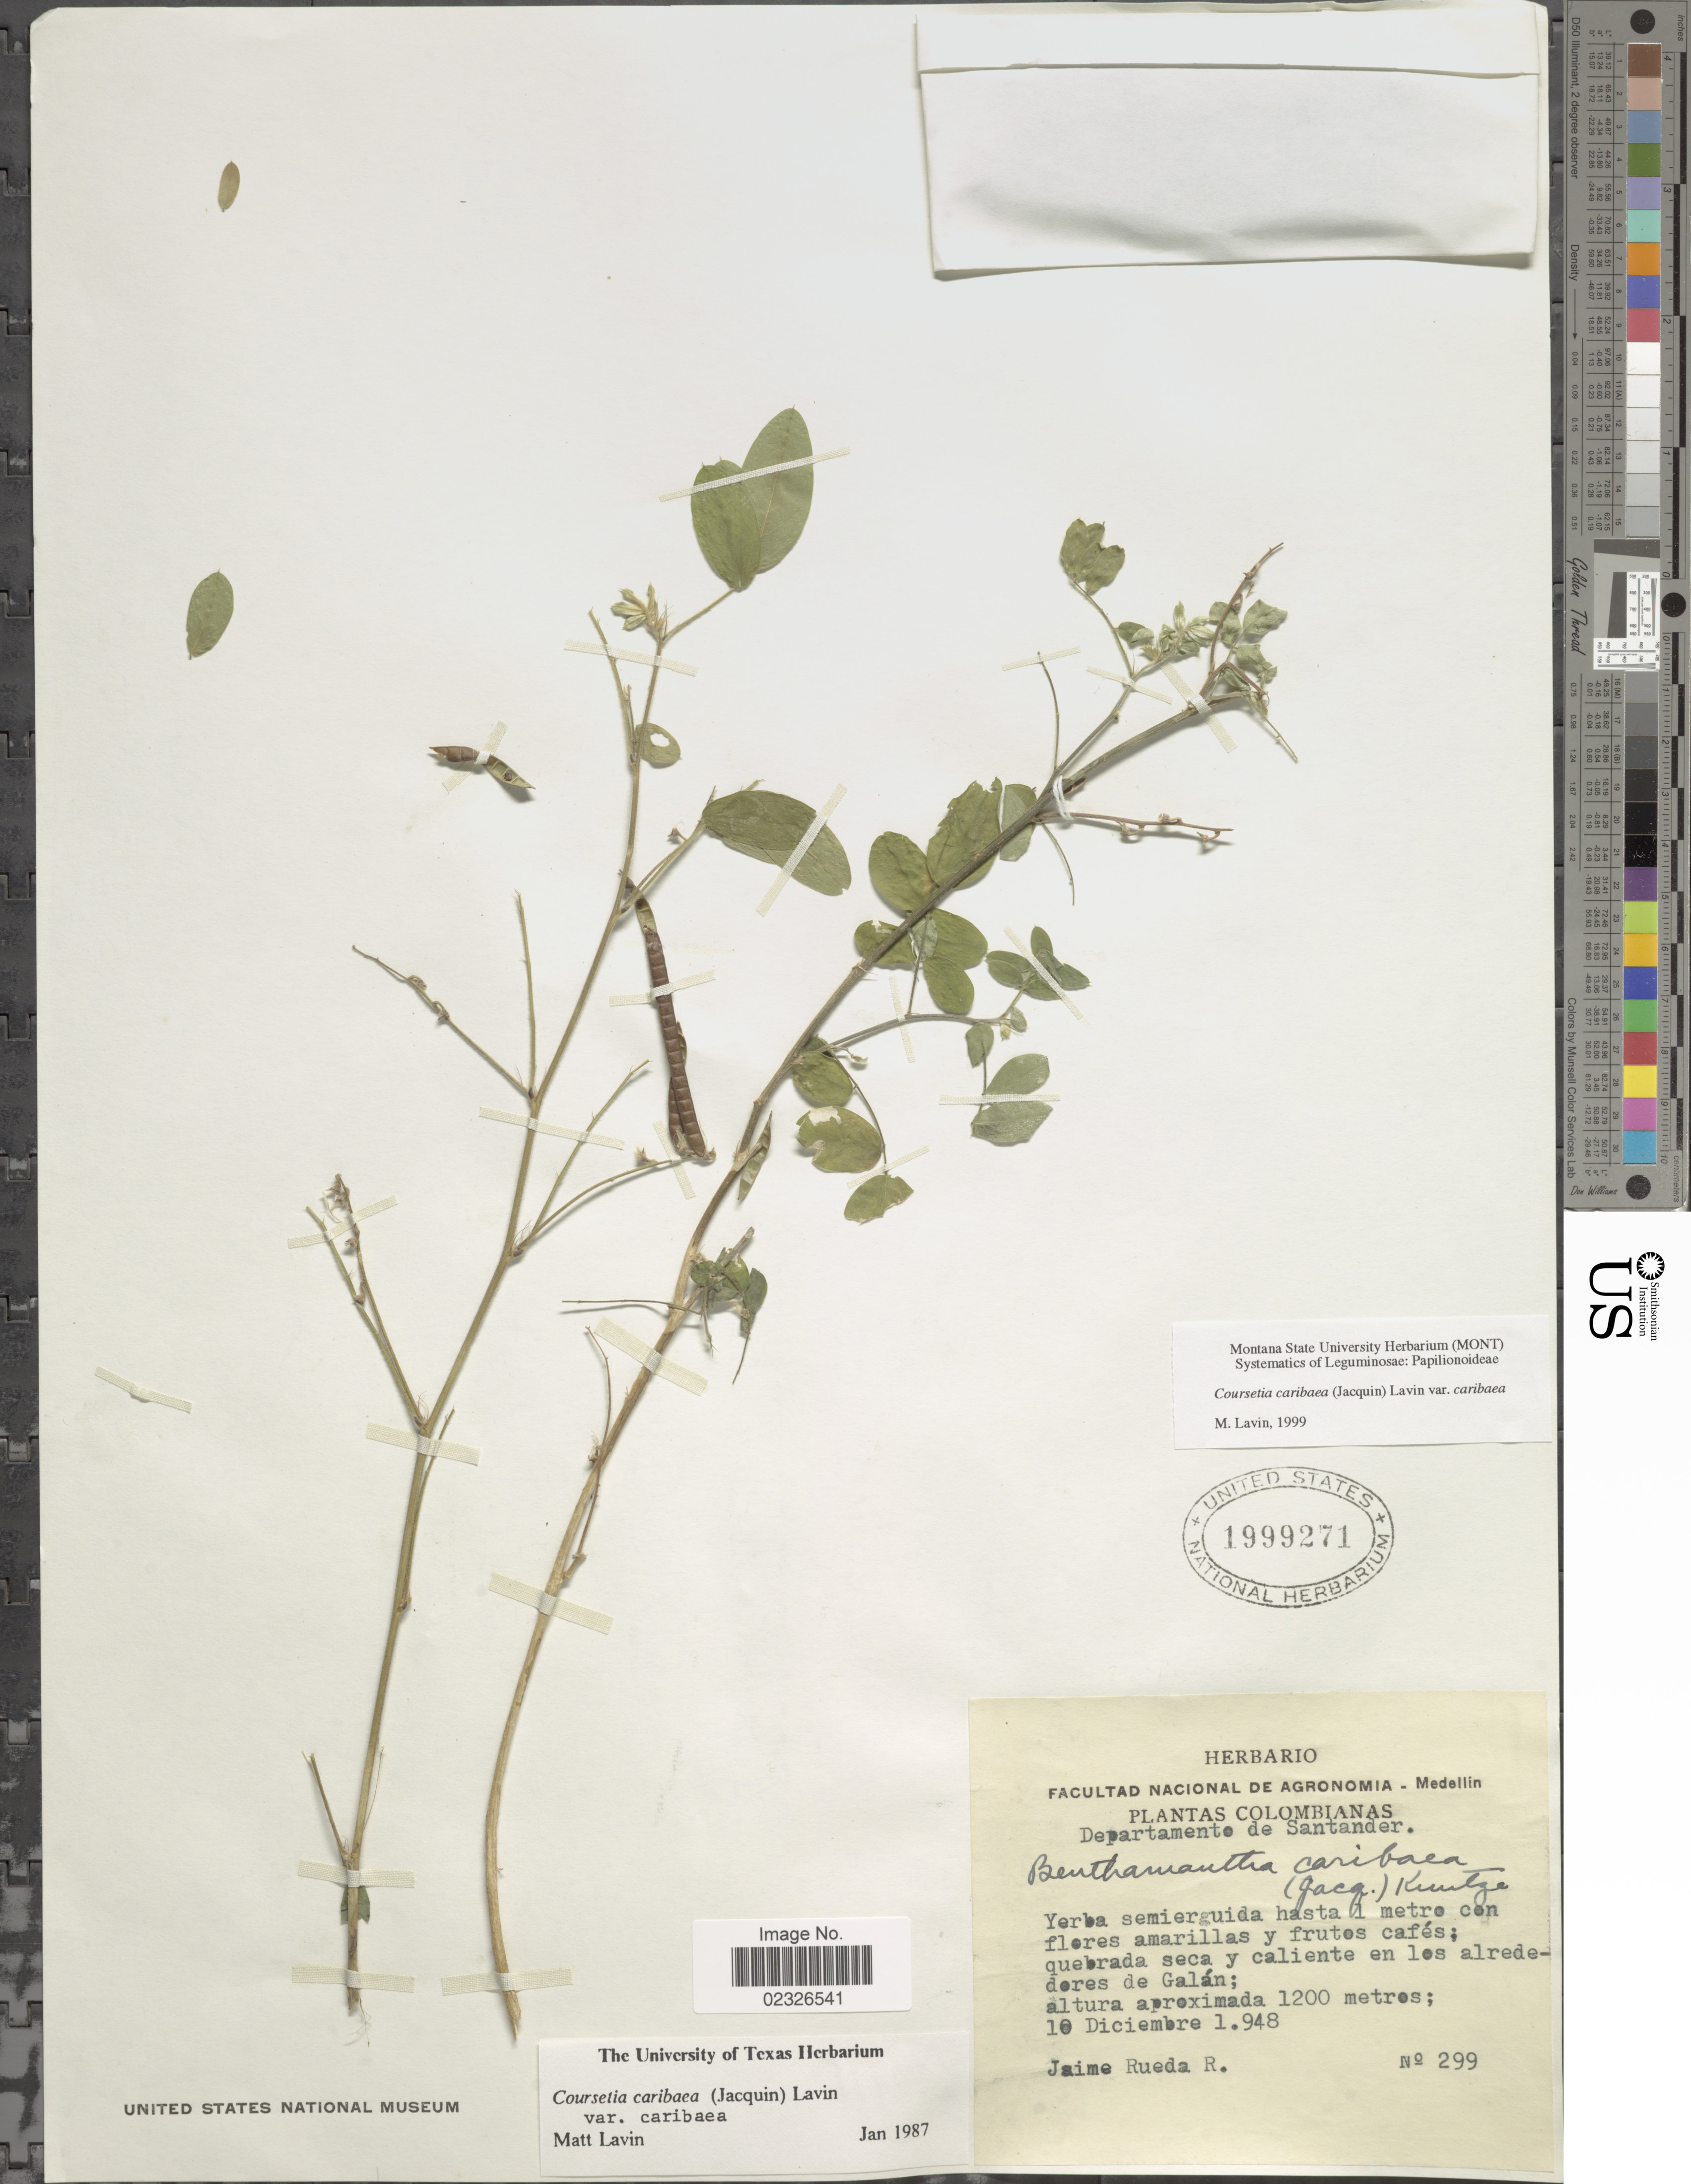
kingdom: Plantae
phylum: Tracheophyta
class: Magnoliopsida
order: Fabales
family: Fabaceae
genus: Coursetia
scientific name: Coursetia caribaea var. caribaea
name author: (Jacq.) Lavin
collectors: J. Rueda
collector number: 299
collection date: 1948-12-10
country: Colombia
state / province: Santander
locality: Departamento de Santander. quebrada seca y caliente en los alrededores de Galan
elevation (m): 1200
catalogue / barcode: US 1999271